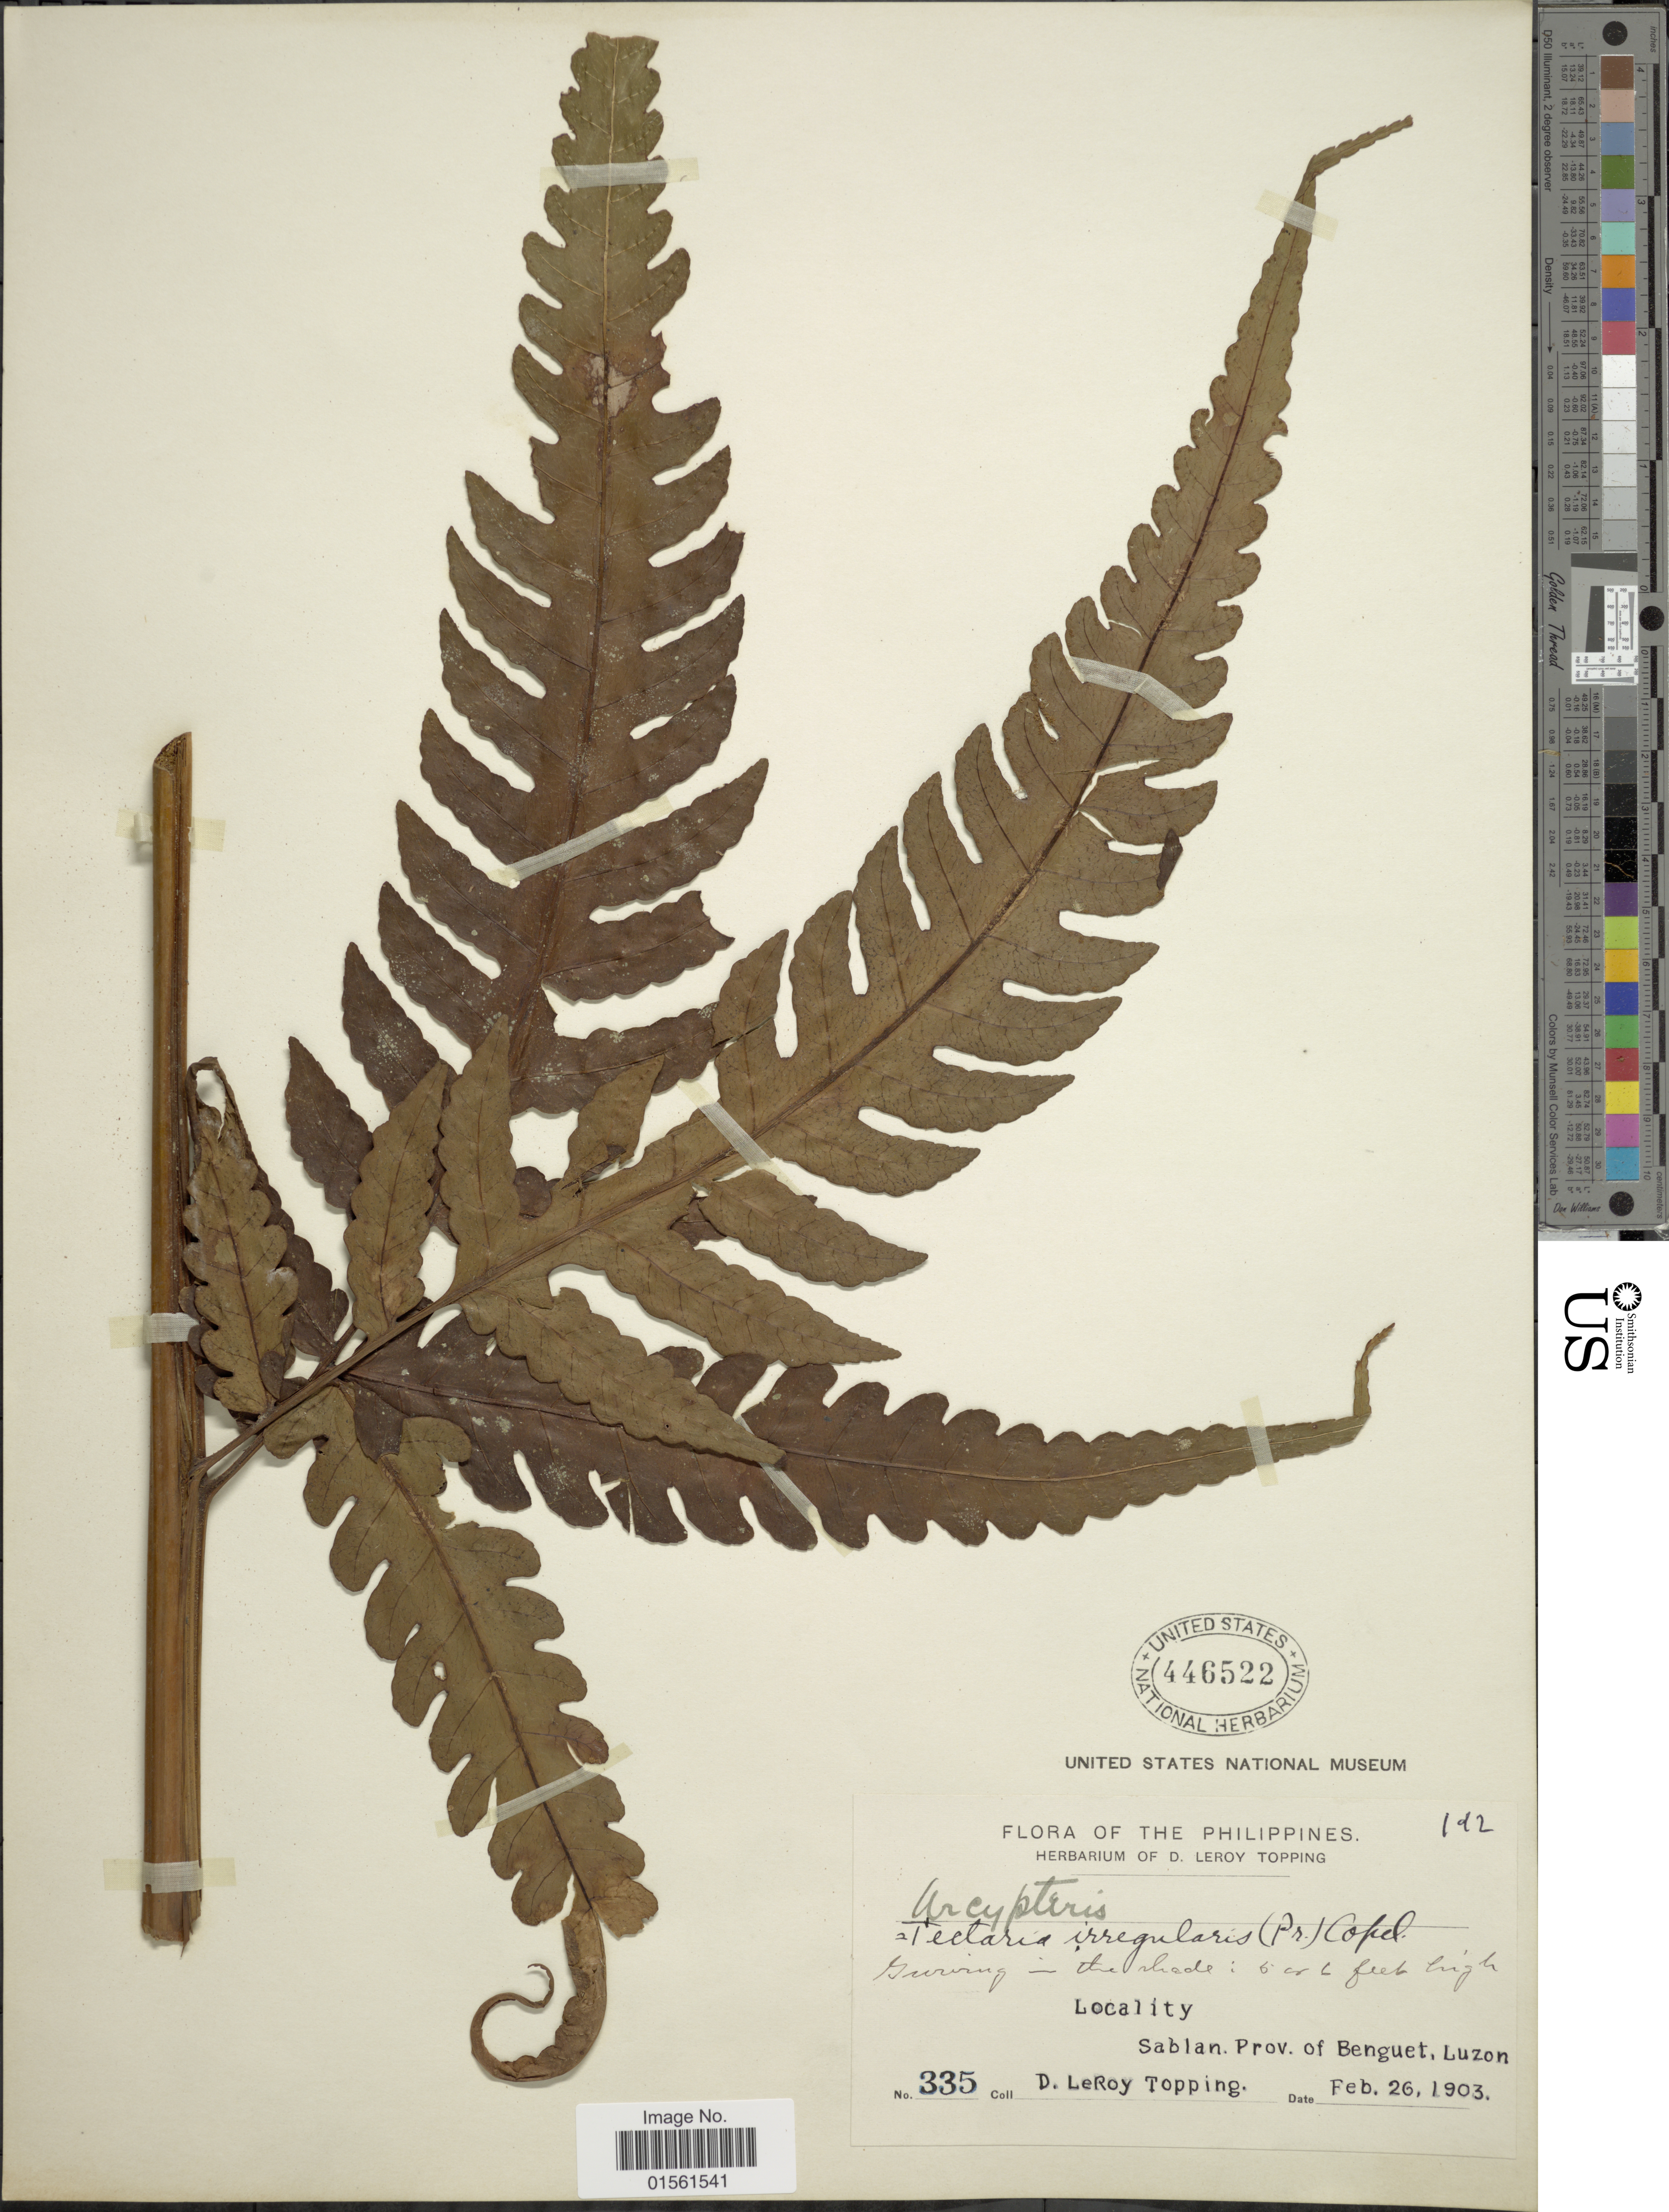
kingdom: Plantae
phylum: Tracheophyta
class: Polypodiopsida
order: Polypodiales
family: Dryopteridaceae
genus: Pleocnemia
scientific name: Pleocnemia brongniartii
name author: (Bory) Holttum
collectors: D. L. Topping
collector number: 335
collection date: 1903-02-26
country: Philippines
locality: Sablan, Prov. of Benguet, Luzon.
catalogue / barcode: US 446522